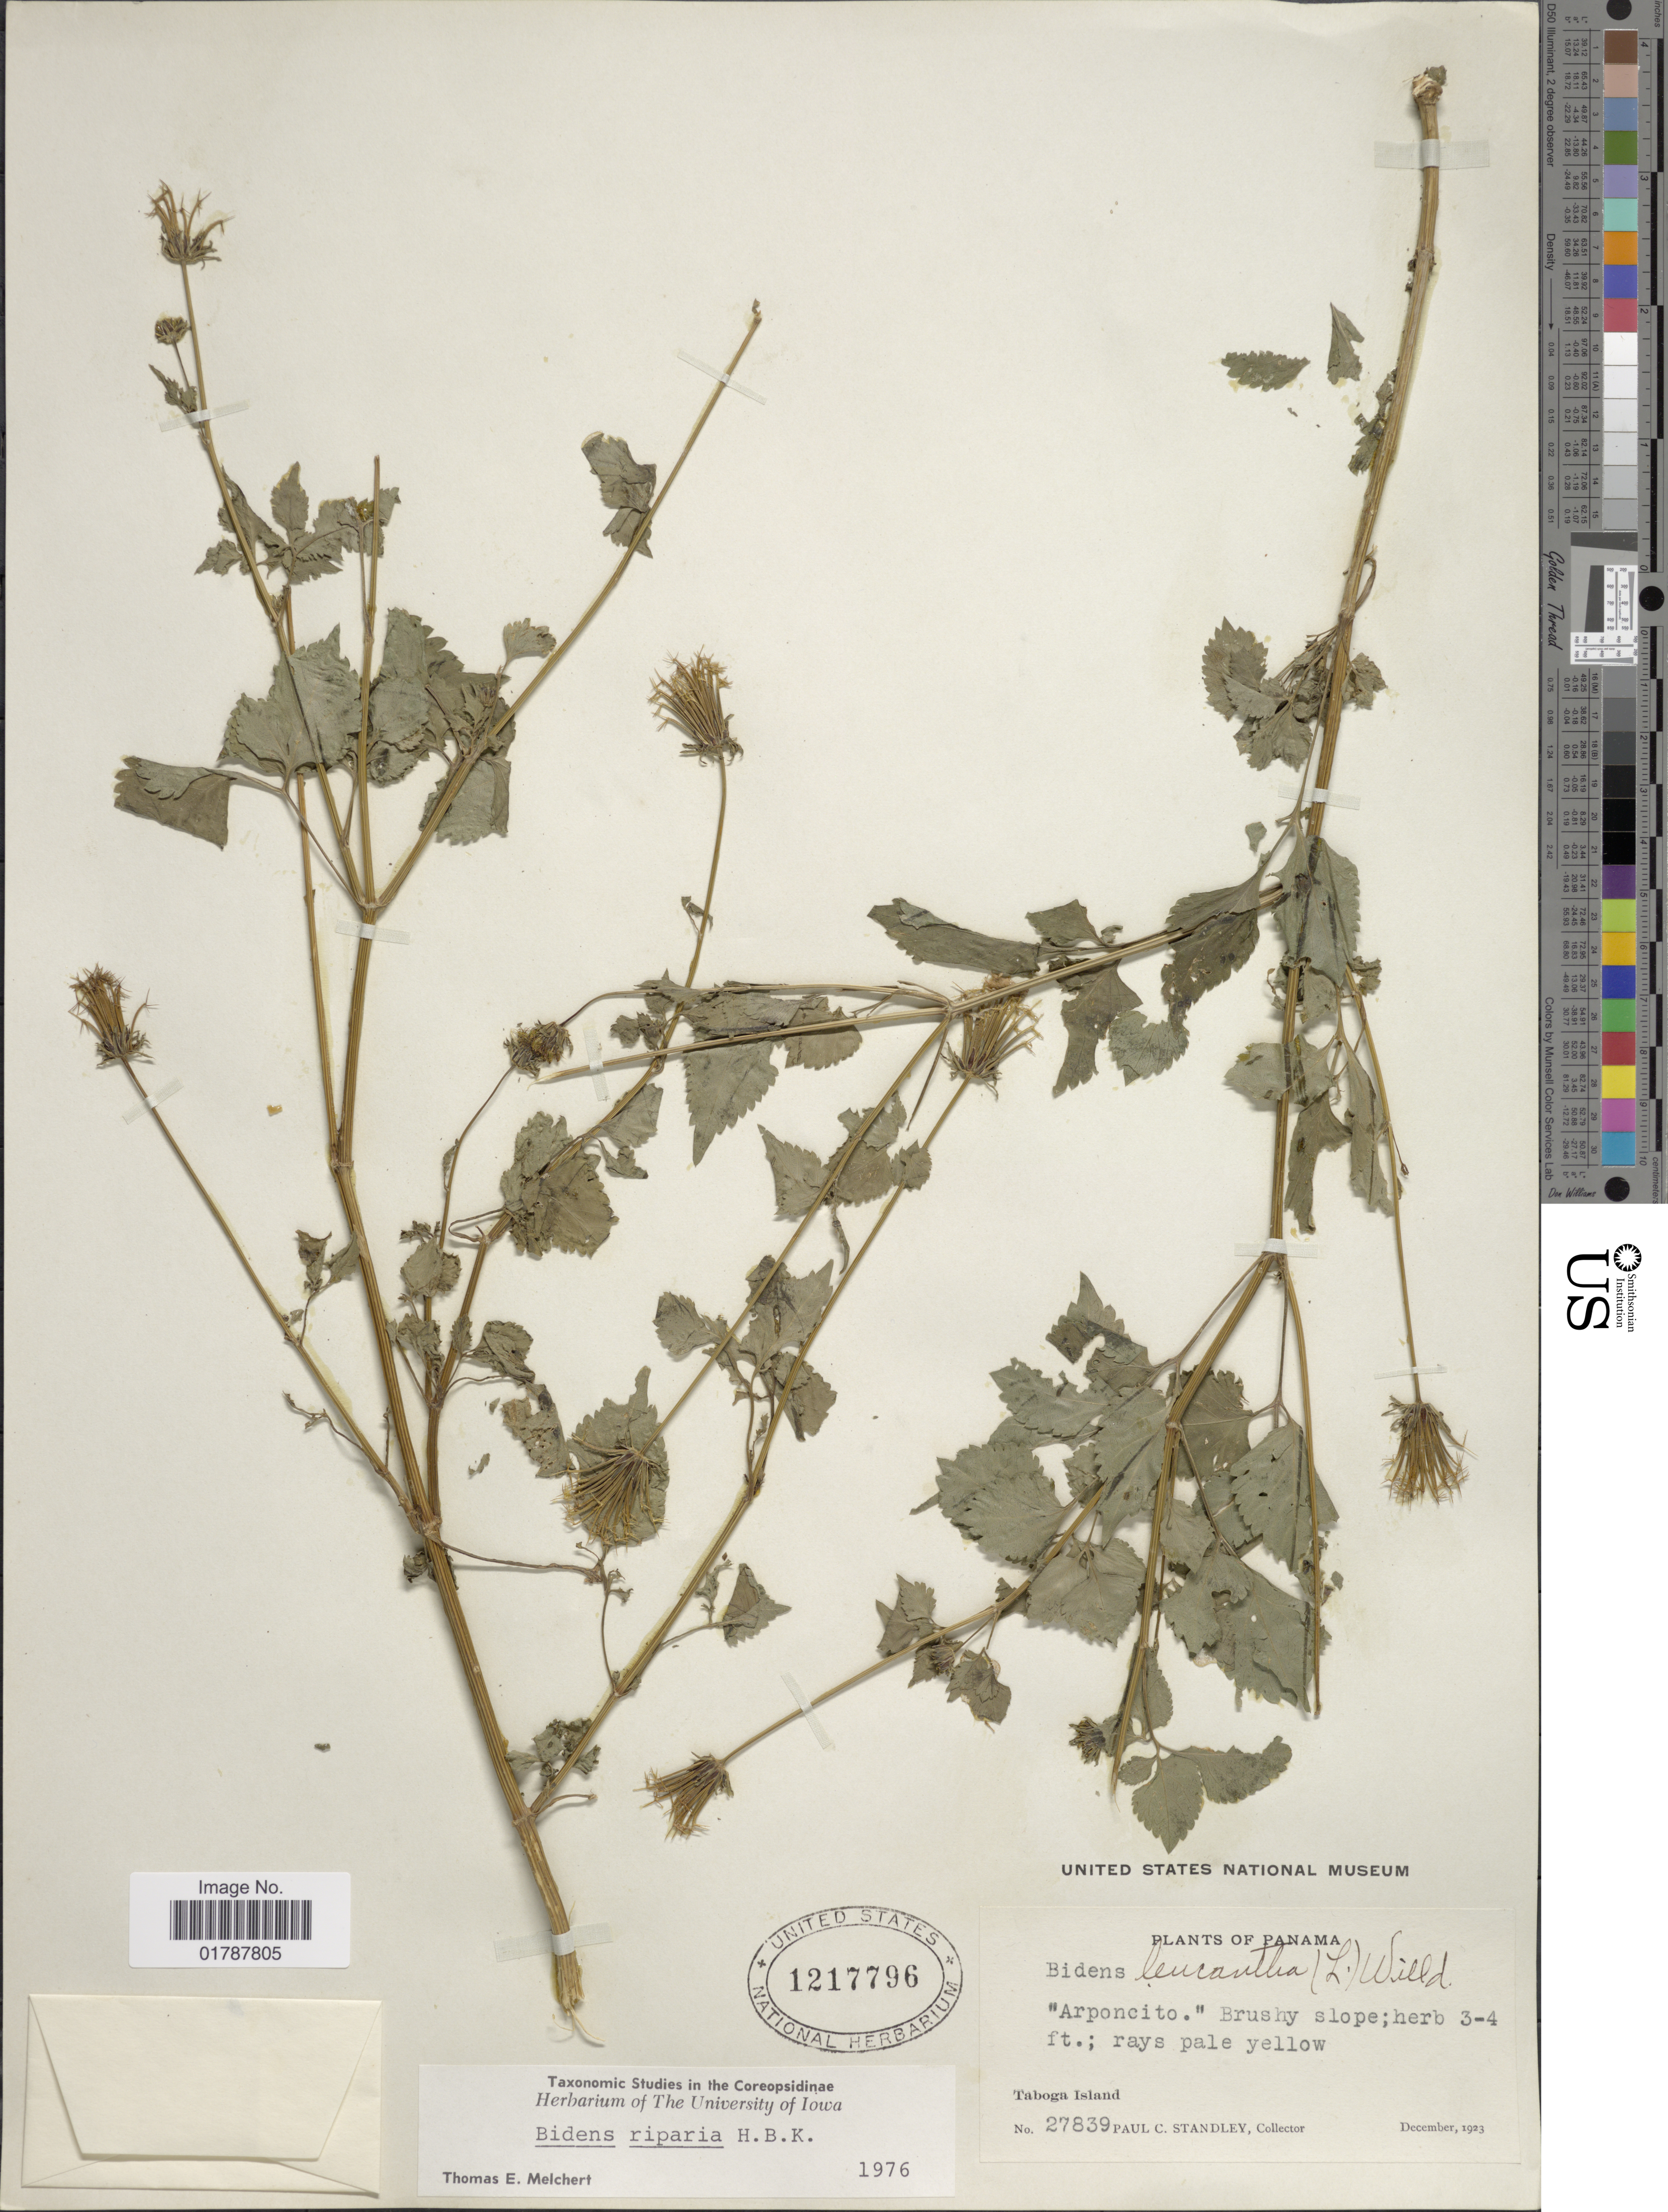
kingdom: Plantae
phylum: Tracheophyta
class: Magnoliopsida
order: Asterales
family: Asteraceae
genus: Bidens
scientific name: Bidens riparia var. refracta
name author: (Brandegee) O.E. Schulz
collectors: P. C. Standley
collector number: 27839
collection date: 1923-12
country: Panama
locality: Taboga Island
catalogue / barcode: US 1217796